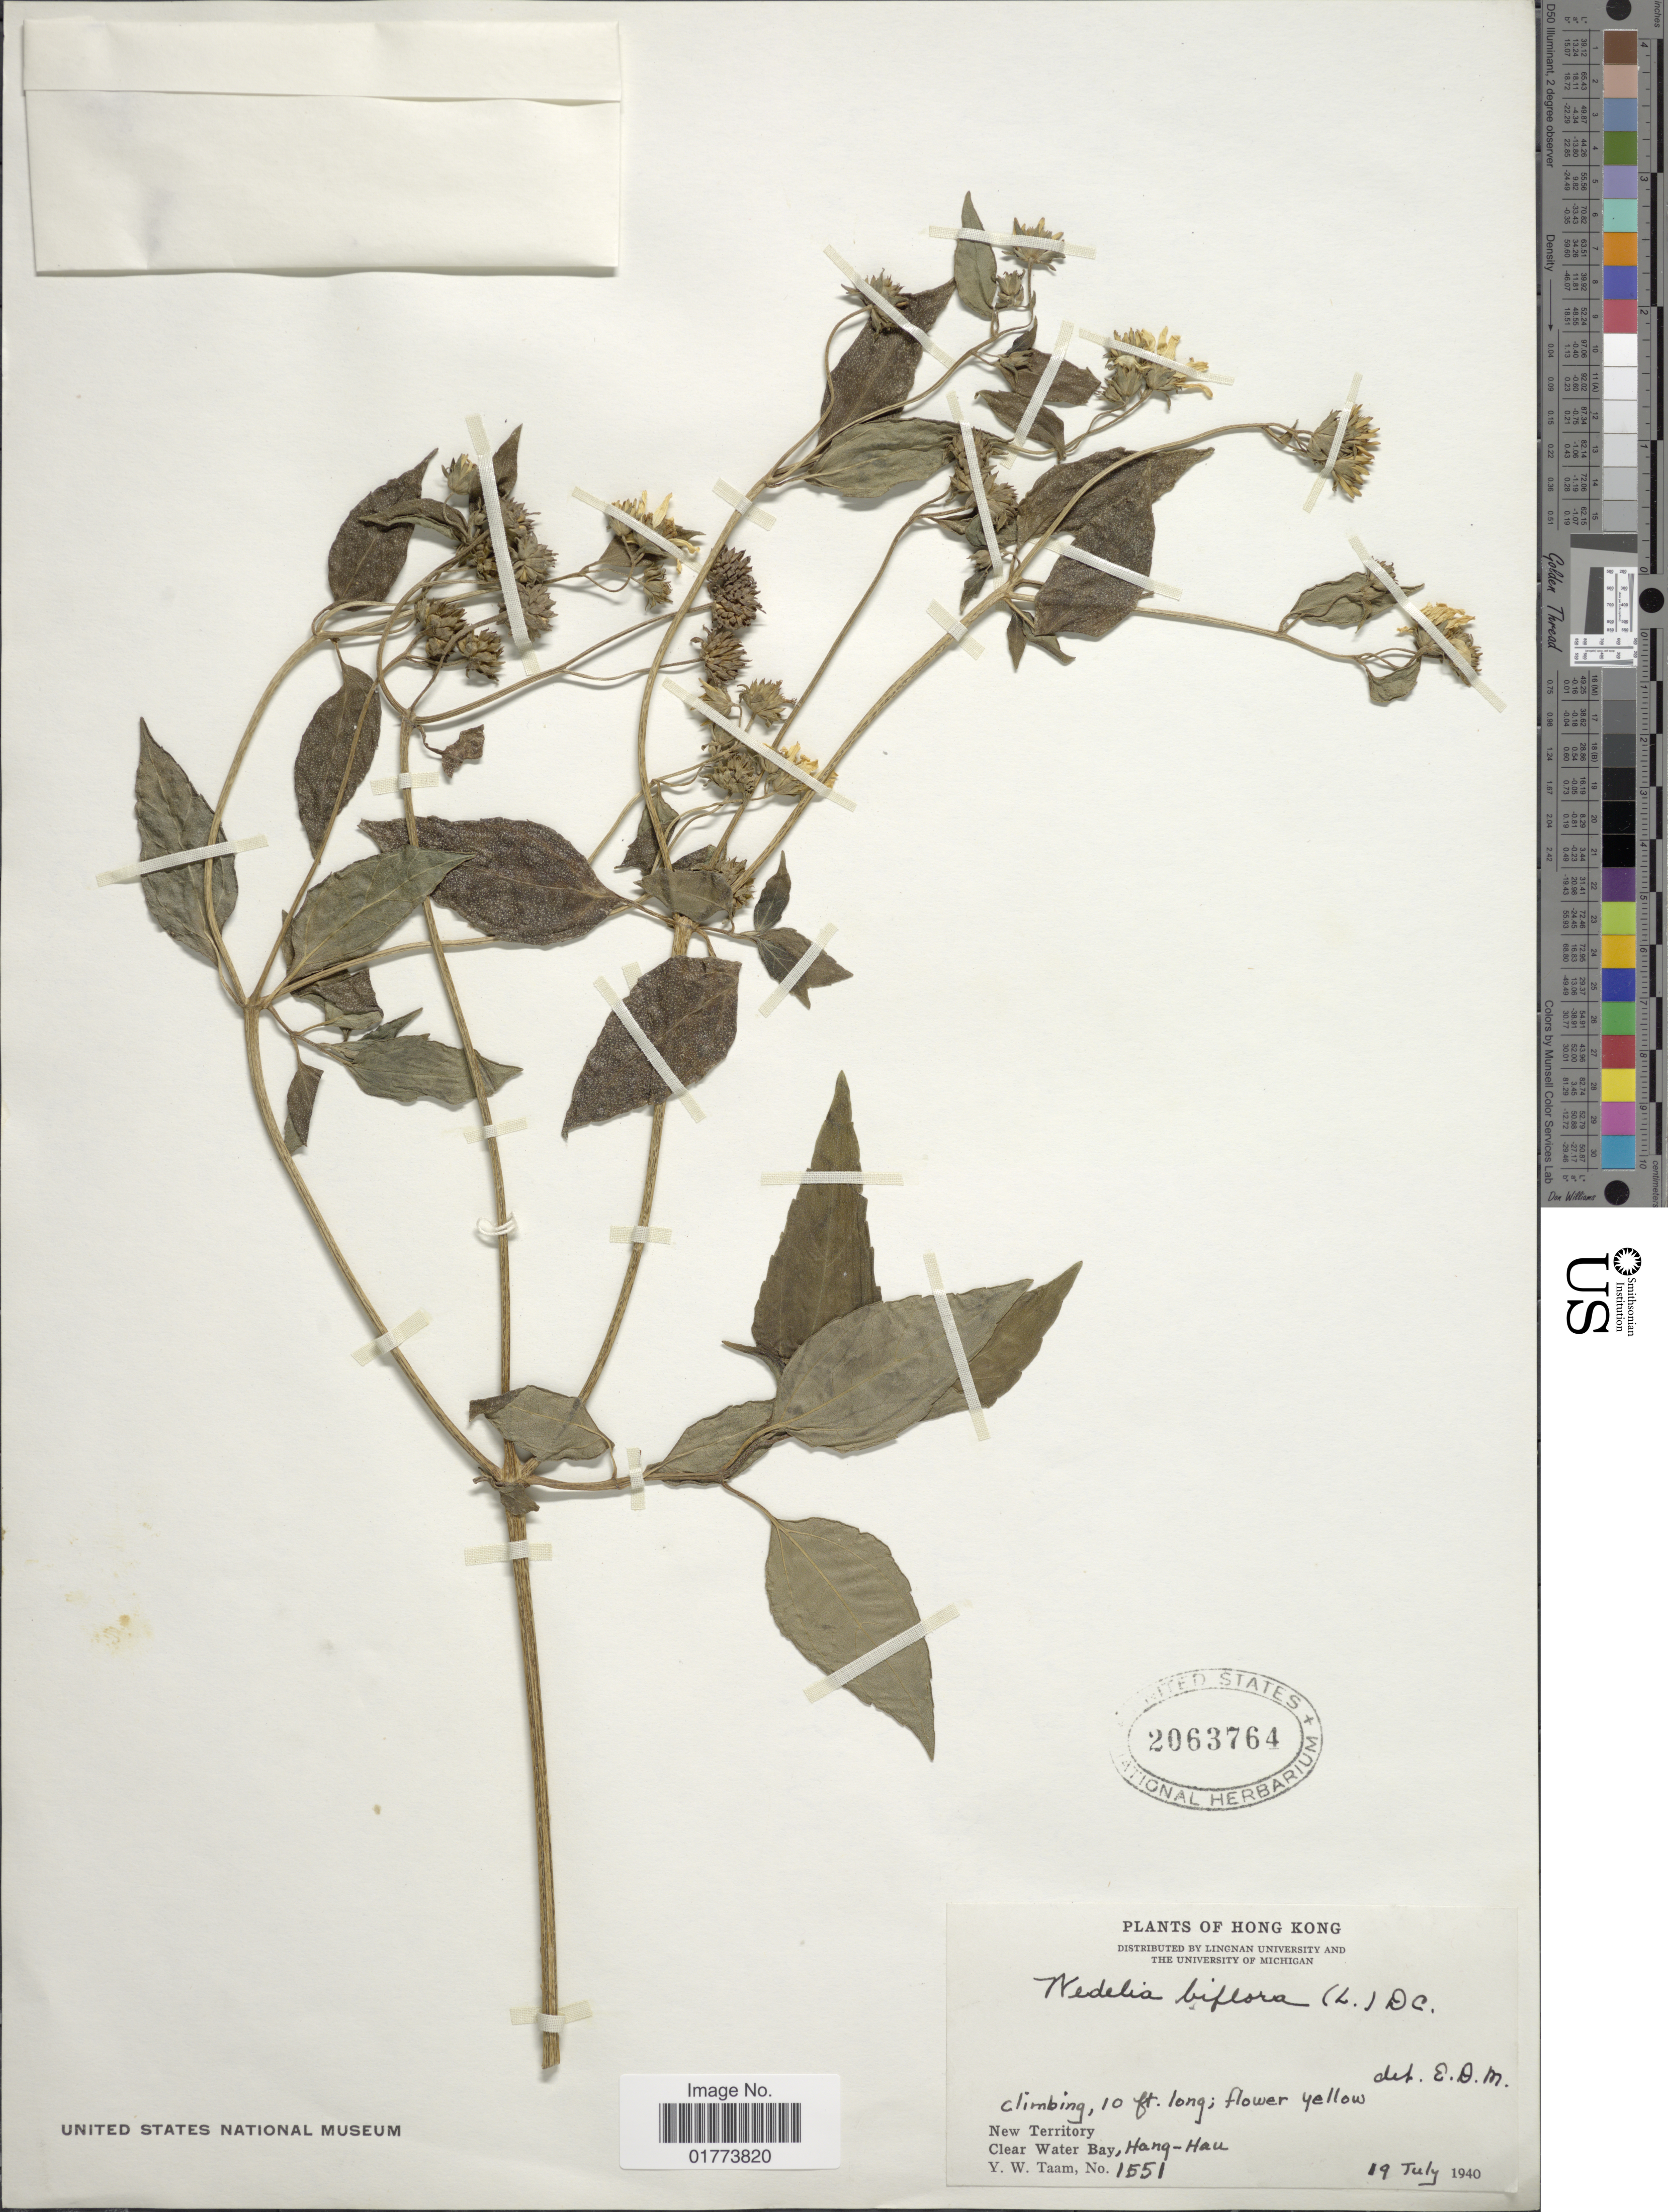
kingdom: Plantae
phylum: Tracheophyta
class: Magnoliopsida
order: Asterales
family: Asteraceae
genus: Wollastonia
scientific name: Wollastonia biflora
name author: (L.) DC.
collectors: Y. W. Taam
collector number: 1551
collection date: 1940-07-19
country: China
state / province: Hong Kong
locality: Hong Kong. New Territory. Clear Water, Hang-Hau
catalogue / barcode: US 2063764